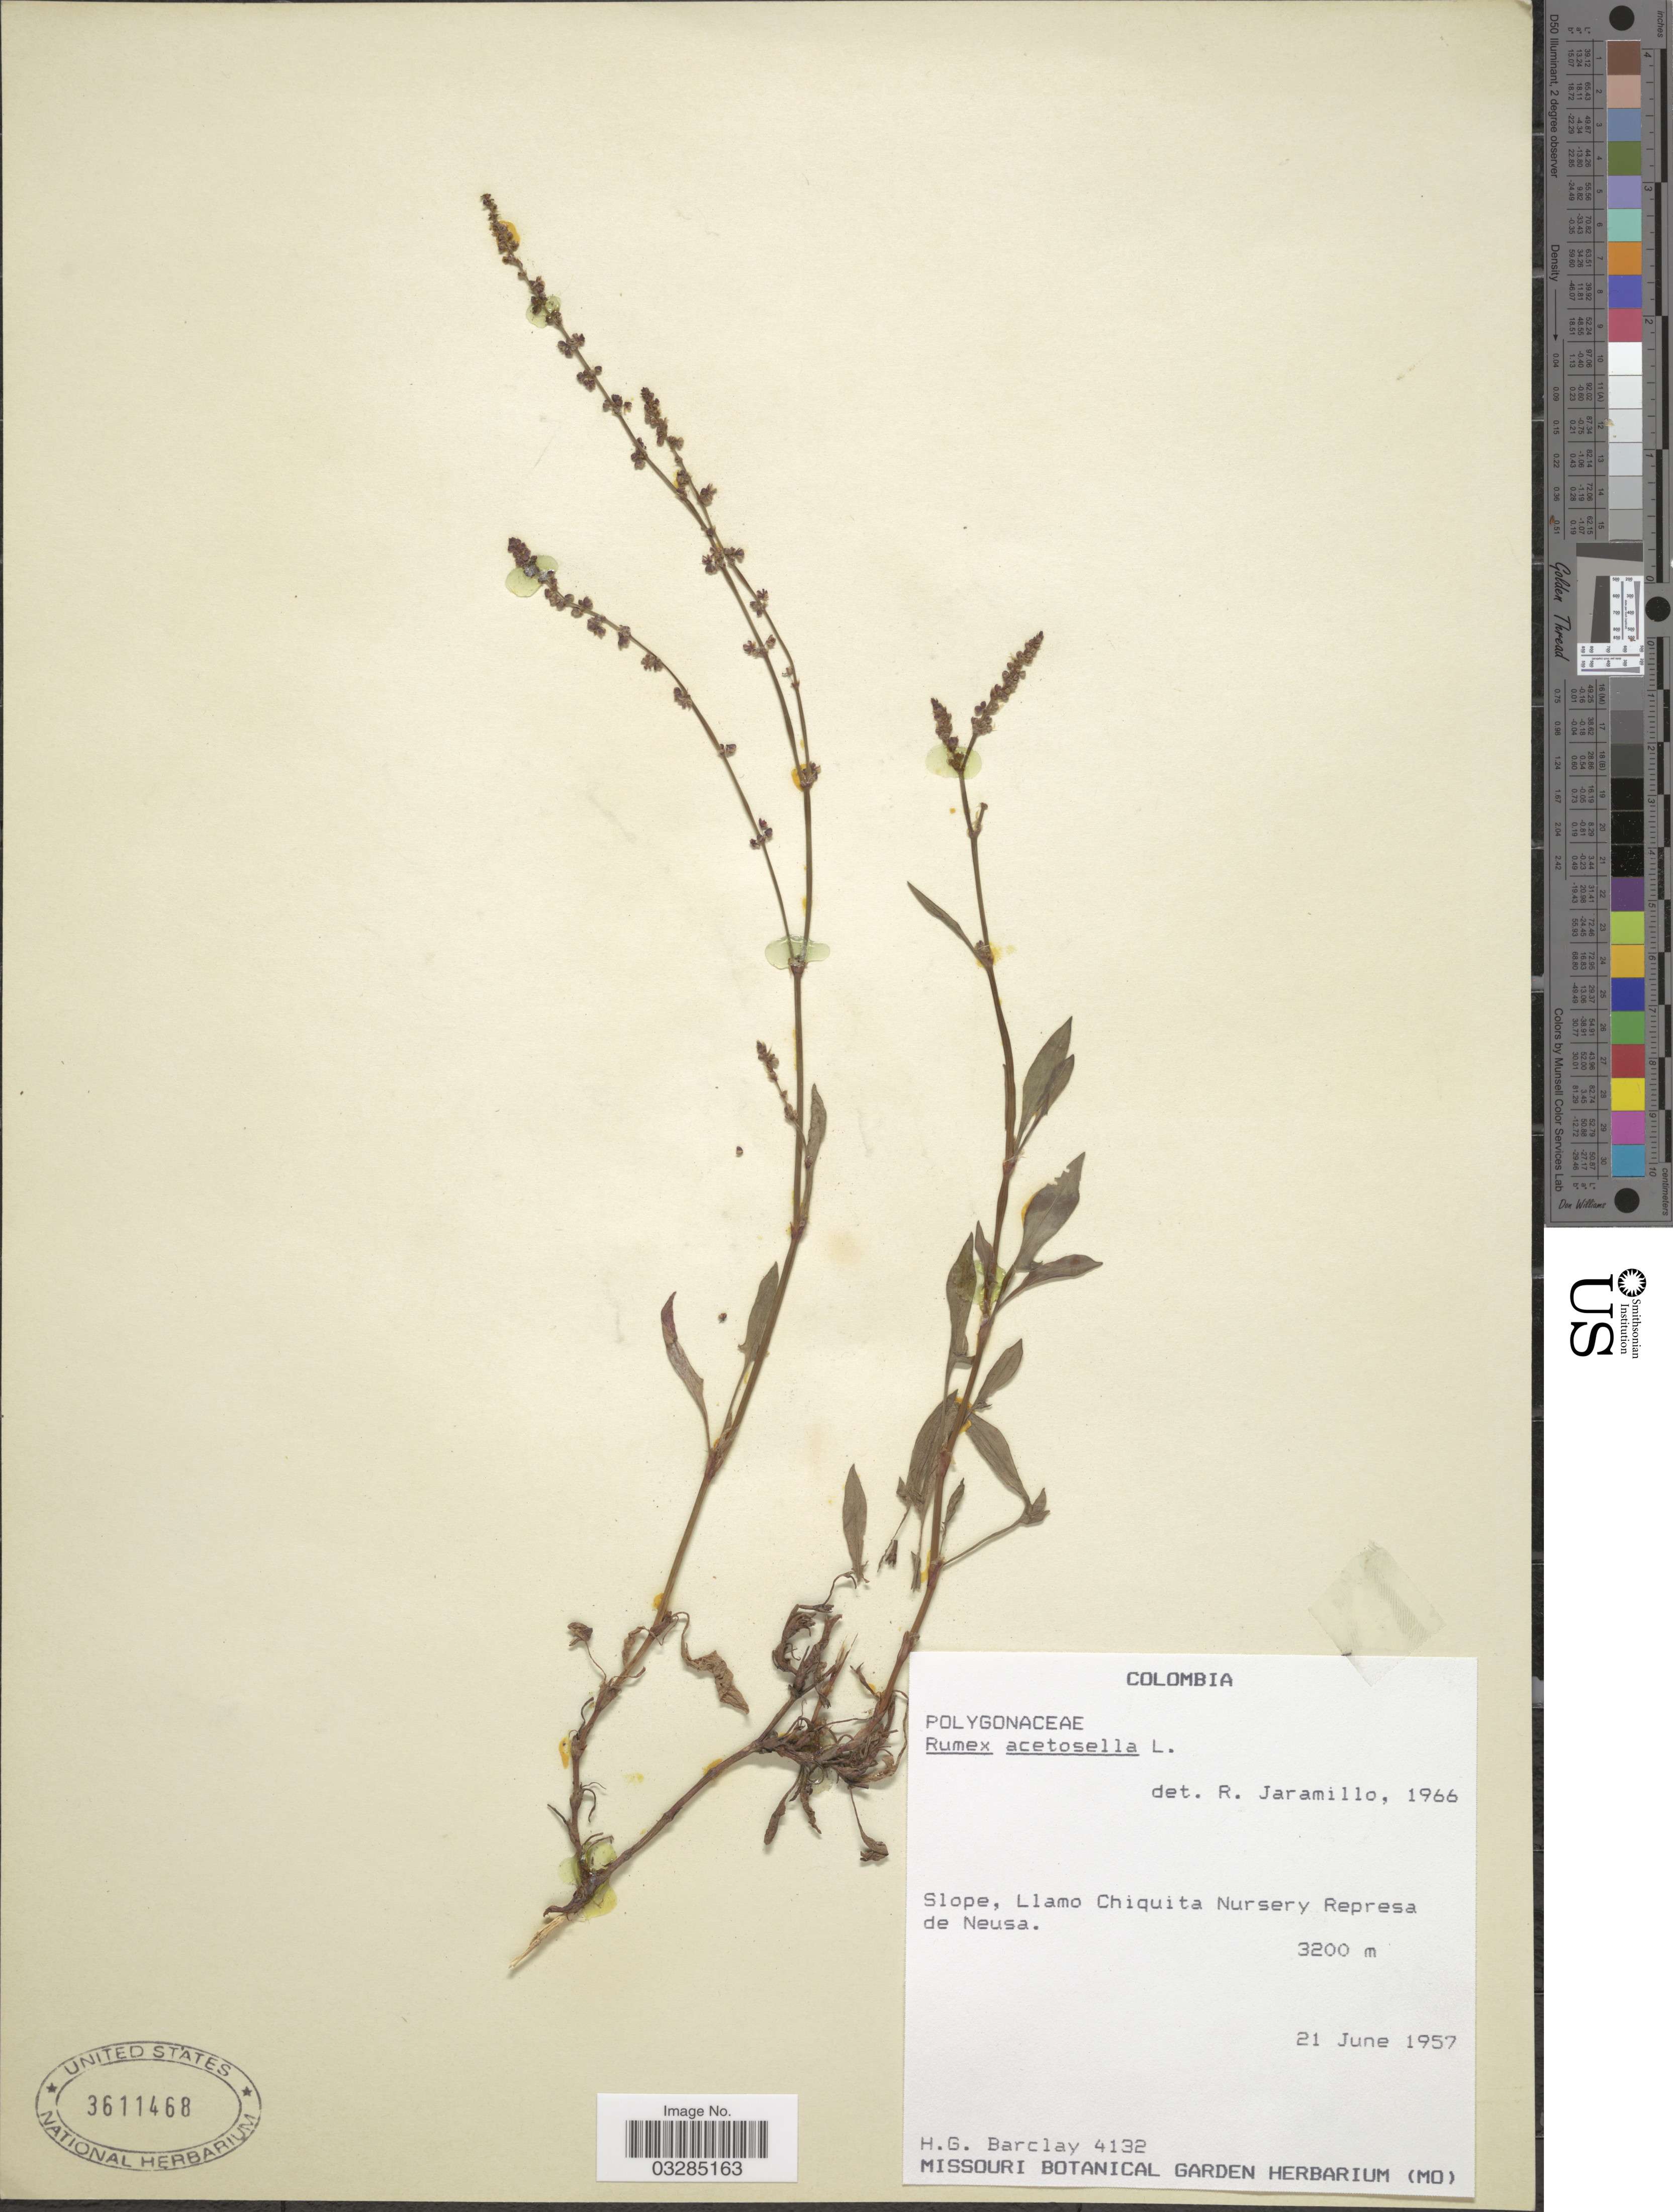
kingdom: Plantae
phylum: Tracheophyta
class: Magnoliopsida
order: Caryophyllales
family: Polygonaceae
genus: Rumex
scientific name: Rumex acetosella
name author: L.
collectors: H. G. Barclay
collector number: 4132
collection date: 1957-06-21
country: Colombia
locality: Slope, Llamo Chiquita Nursery Represa de Neusa.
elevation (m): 3200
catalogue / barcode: US 3611468